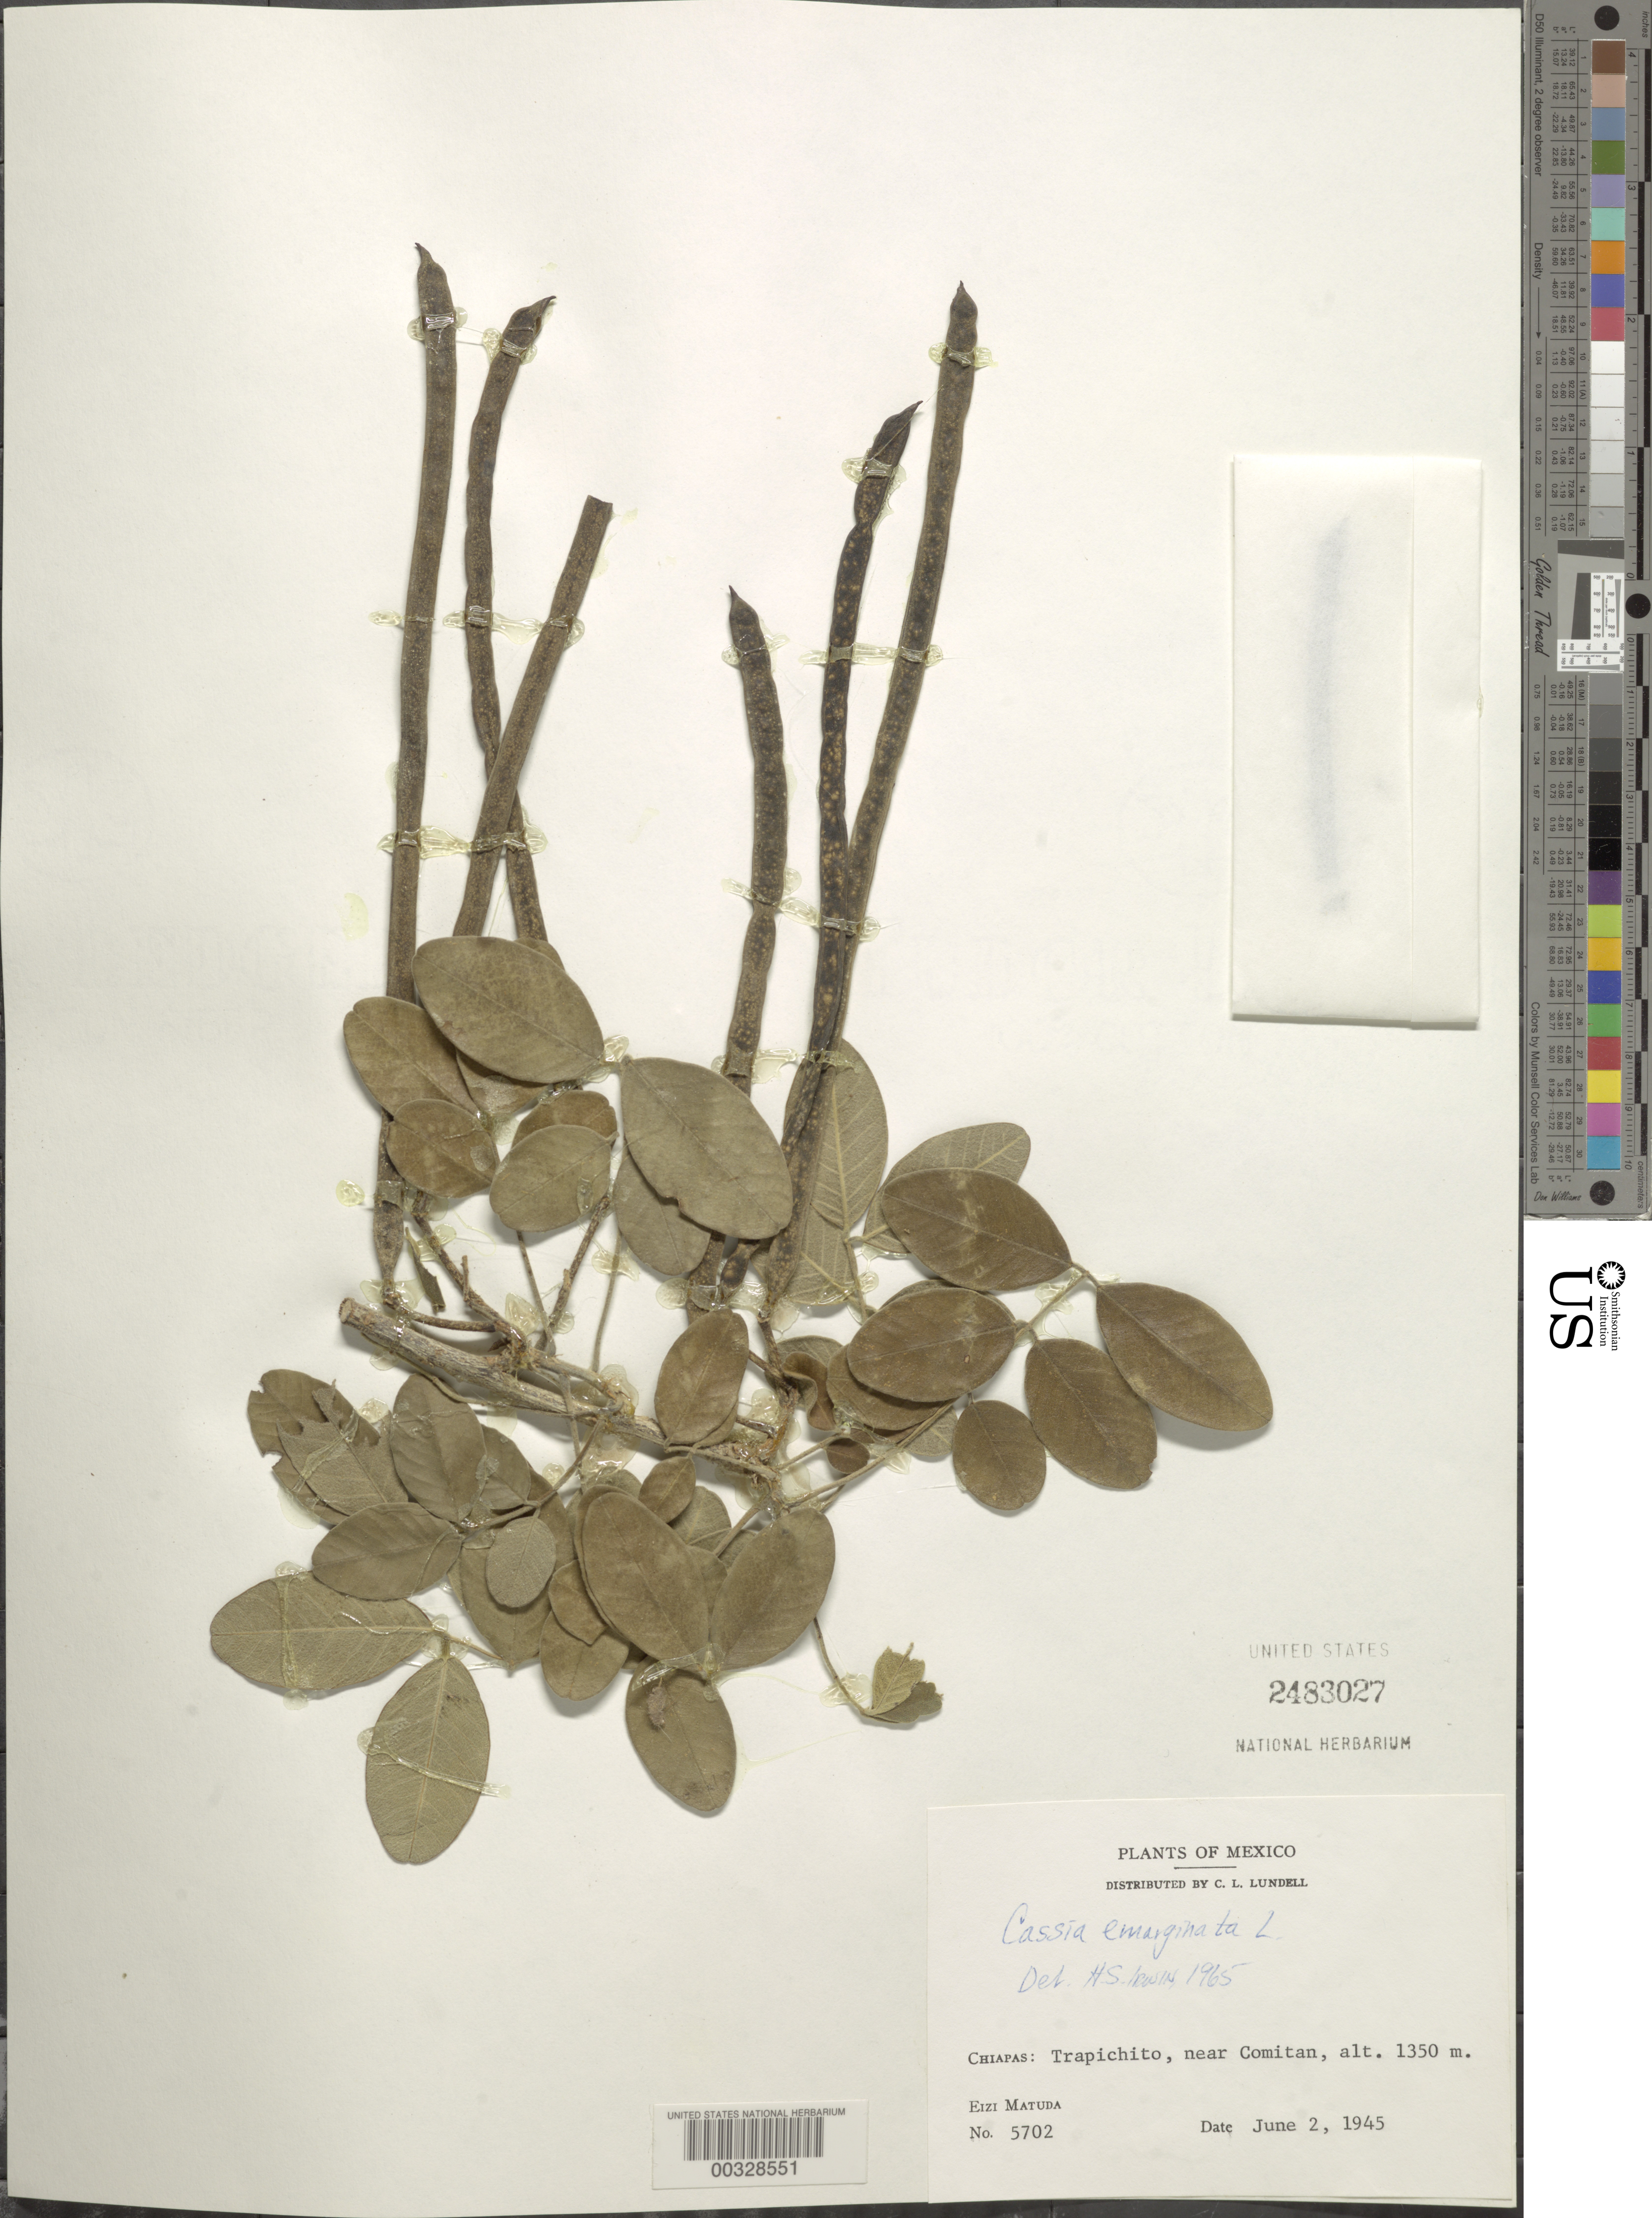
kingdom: Plantae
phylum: Tracheophyta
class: Magnoliopsida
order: Fabales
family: Fabaceae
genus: Senna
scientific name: Senna emarginata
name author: L.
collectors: E. Matuda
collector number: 5702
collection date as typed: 02 Jun 1945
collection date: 1945-06-02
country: Mexico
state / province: Chiapas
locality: Trapichito, near Comitan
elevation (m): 1350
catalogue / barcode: US 2483027